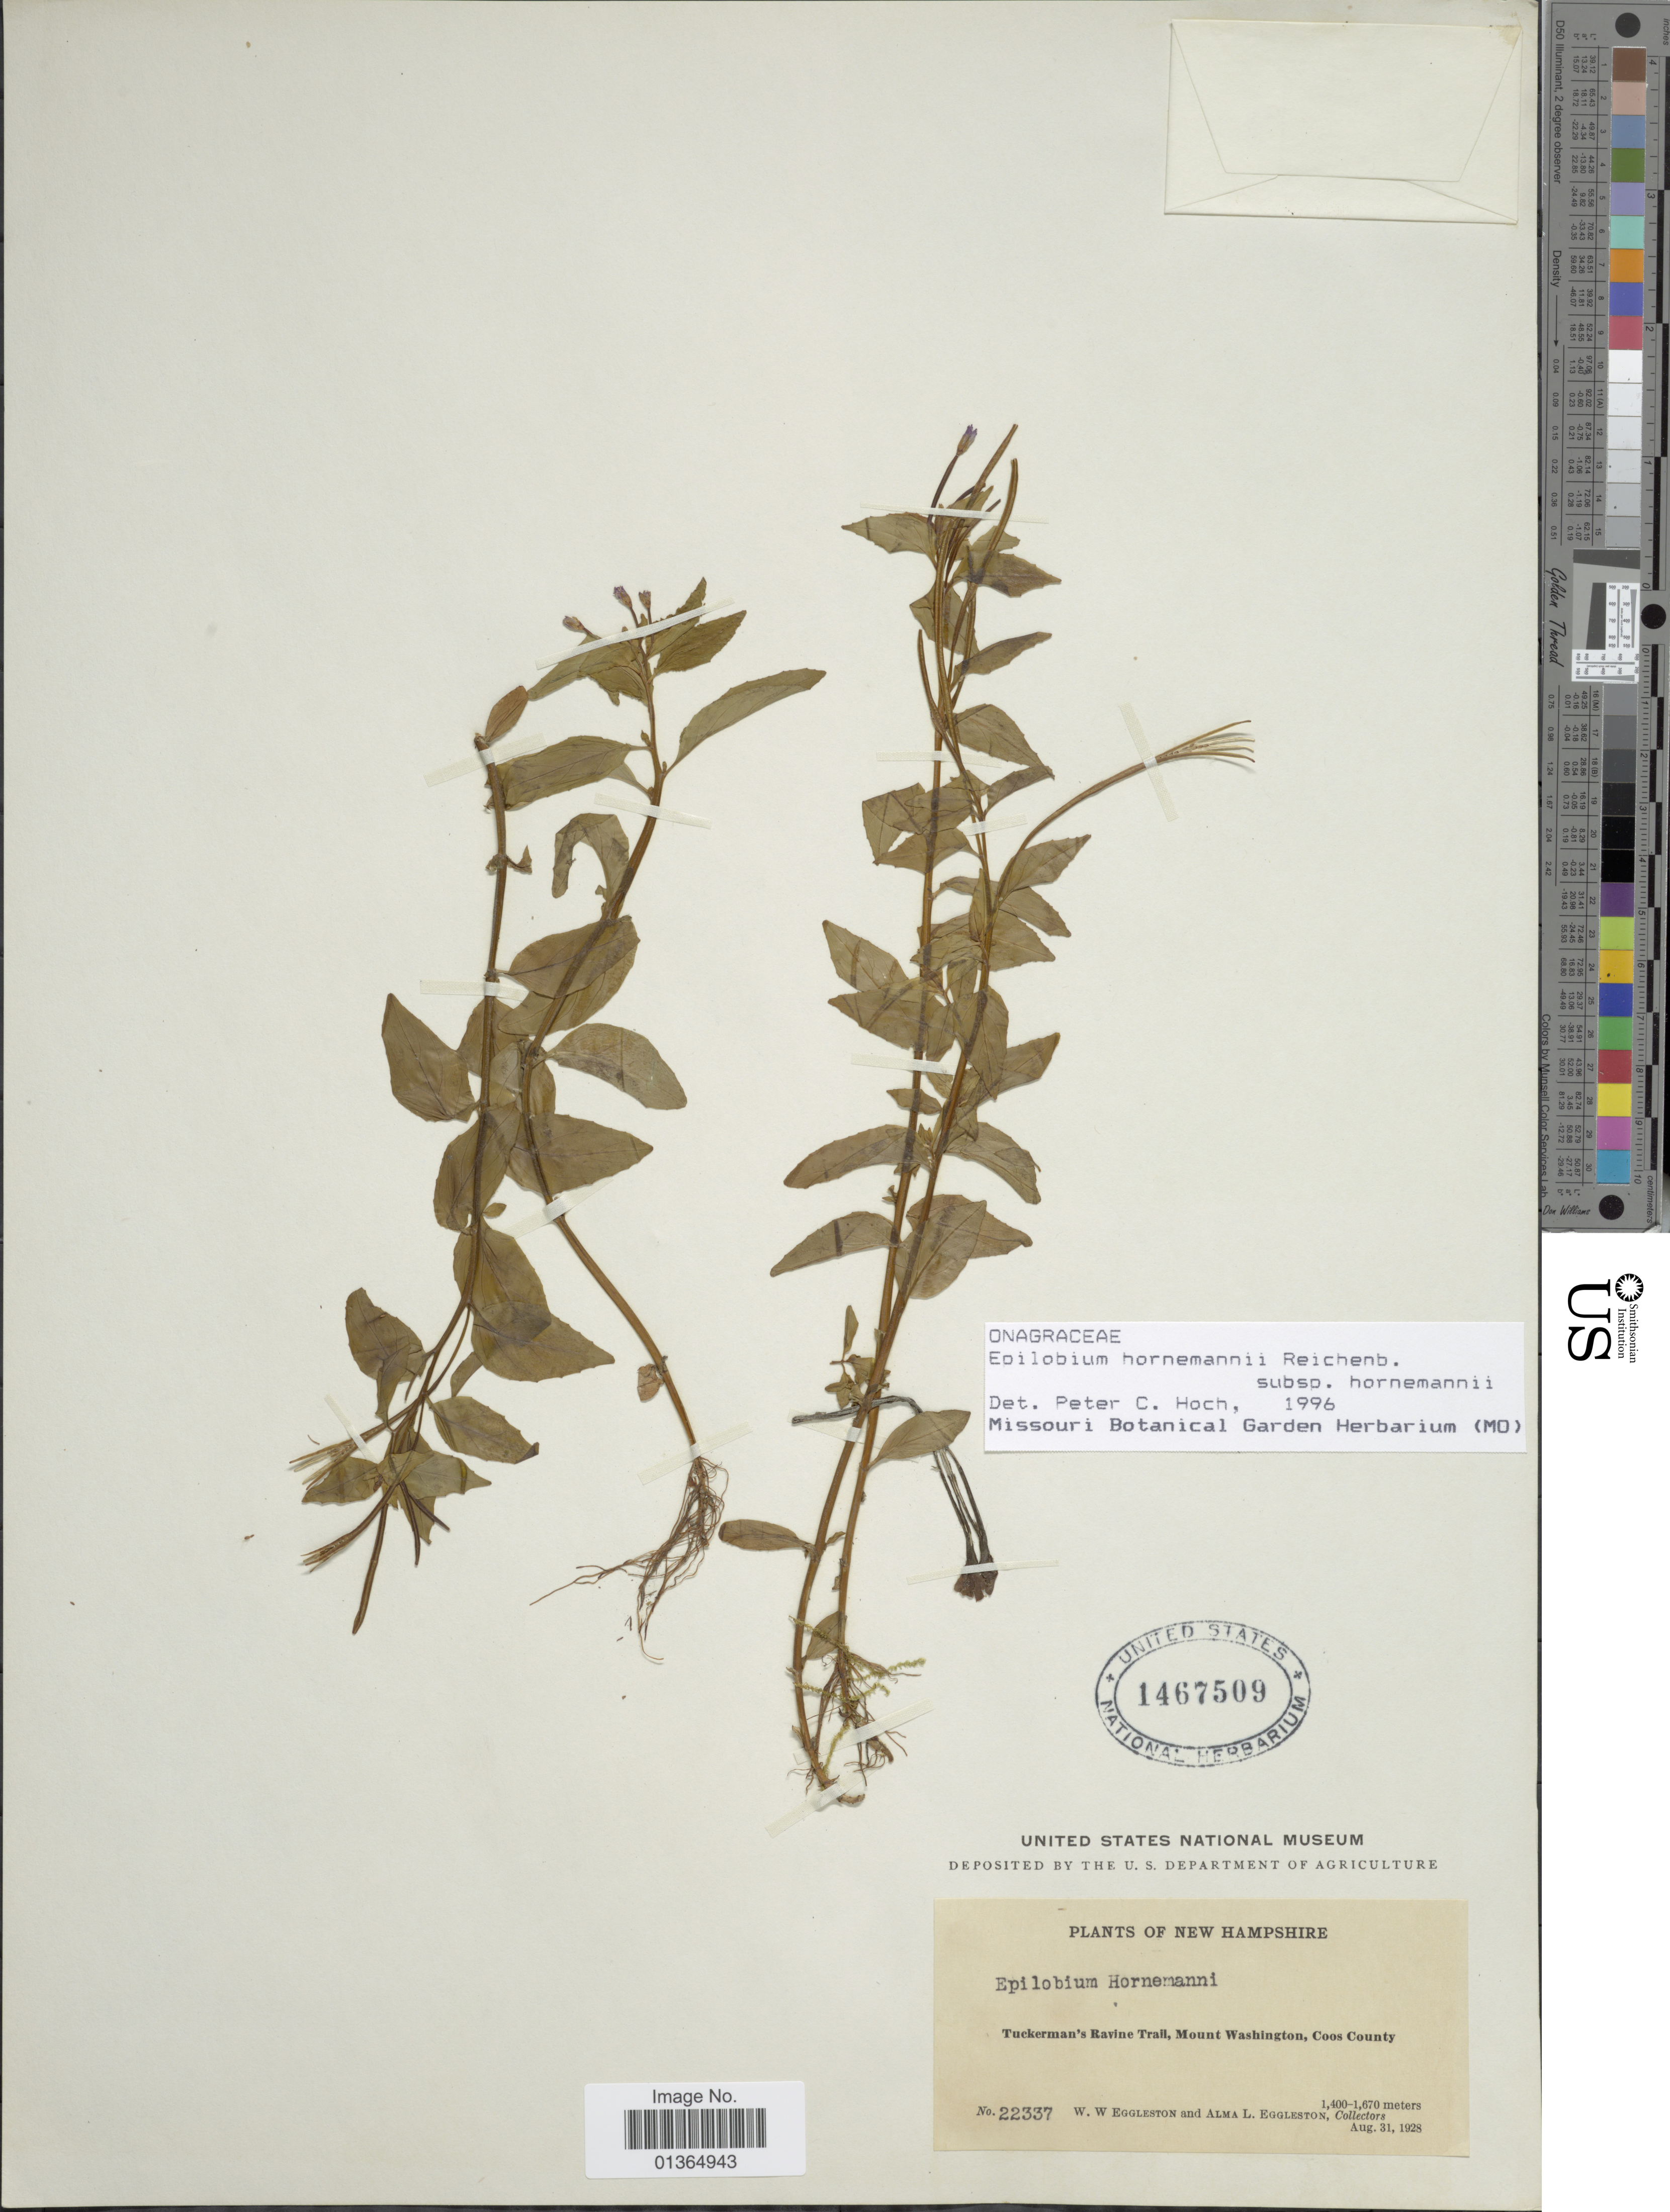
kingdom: Plantae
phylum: Tracheophyta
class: Magnoliopsida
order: Myrtales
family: Onagraceae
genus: Epilobium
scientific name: Epilobium hornemannii subsp. hornemannii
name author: Rchb.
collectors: W. W. Eggleston & A. Eggleston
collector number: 22337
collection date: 1928-08-31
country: United States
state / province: New Hampshire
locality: Tuckerman's Ravine Trail, Mount Washington, Coos County.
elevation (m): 1400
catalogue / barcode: US 1467509